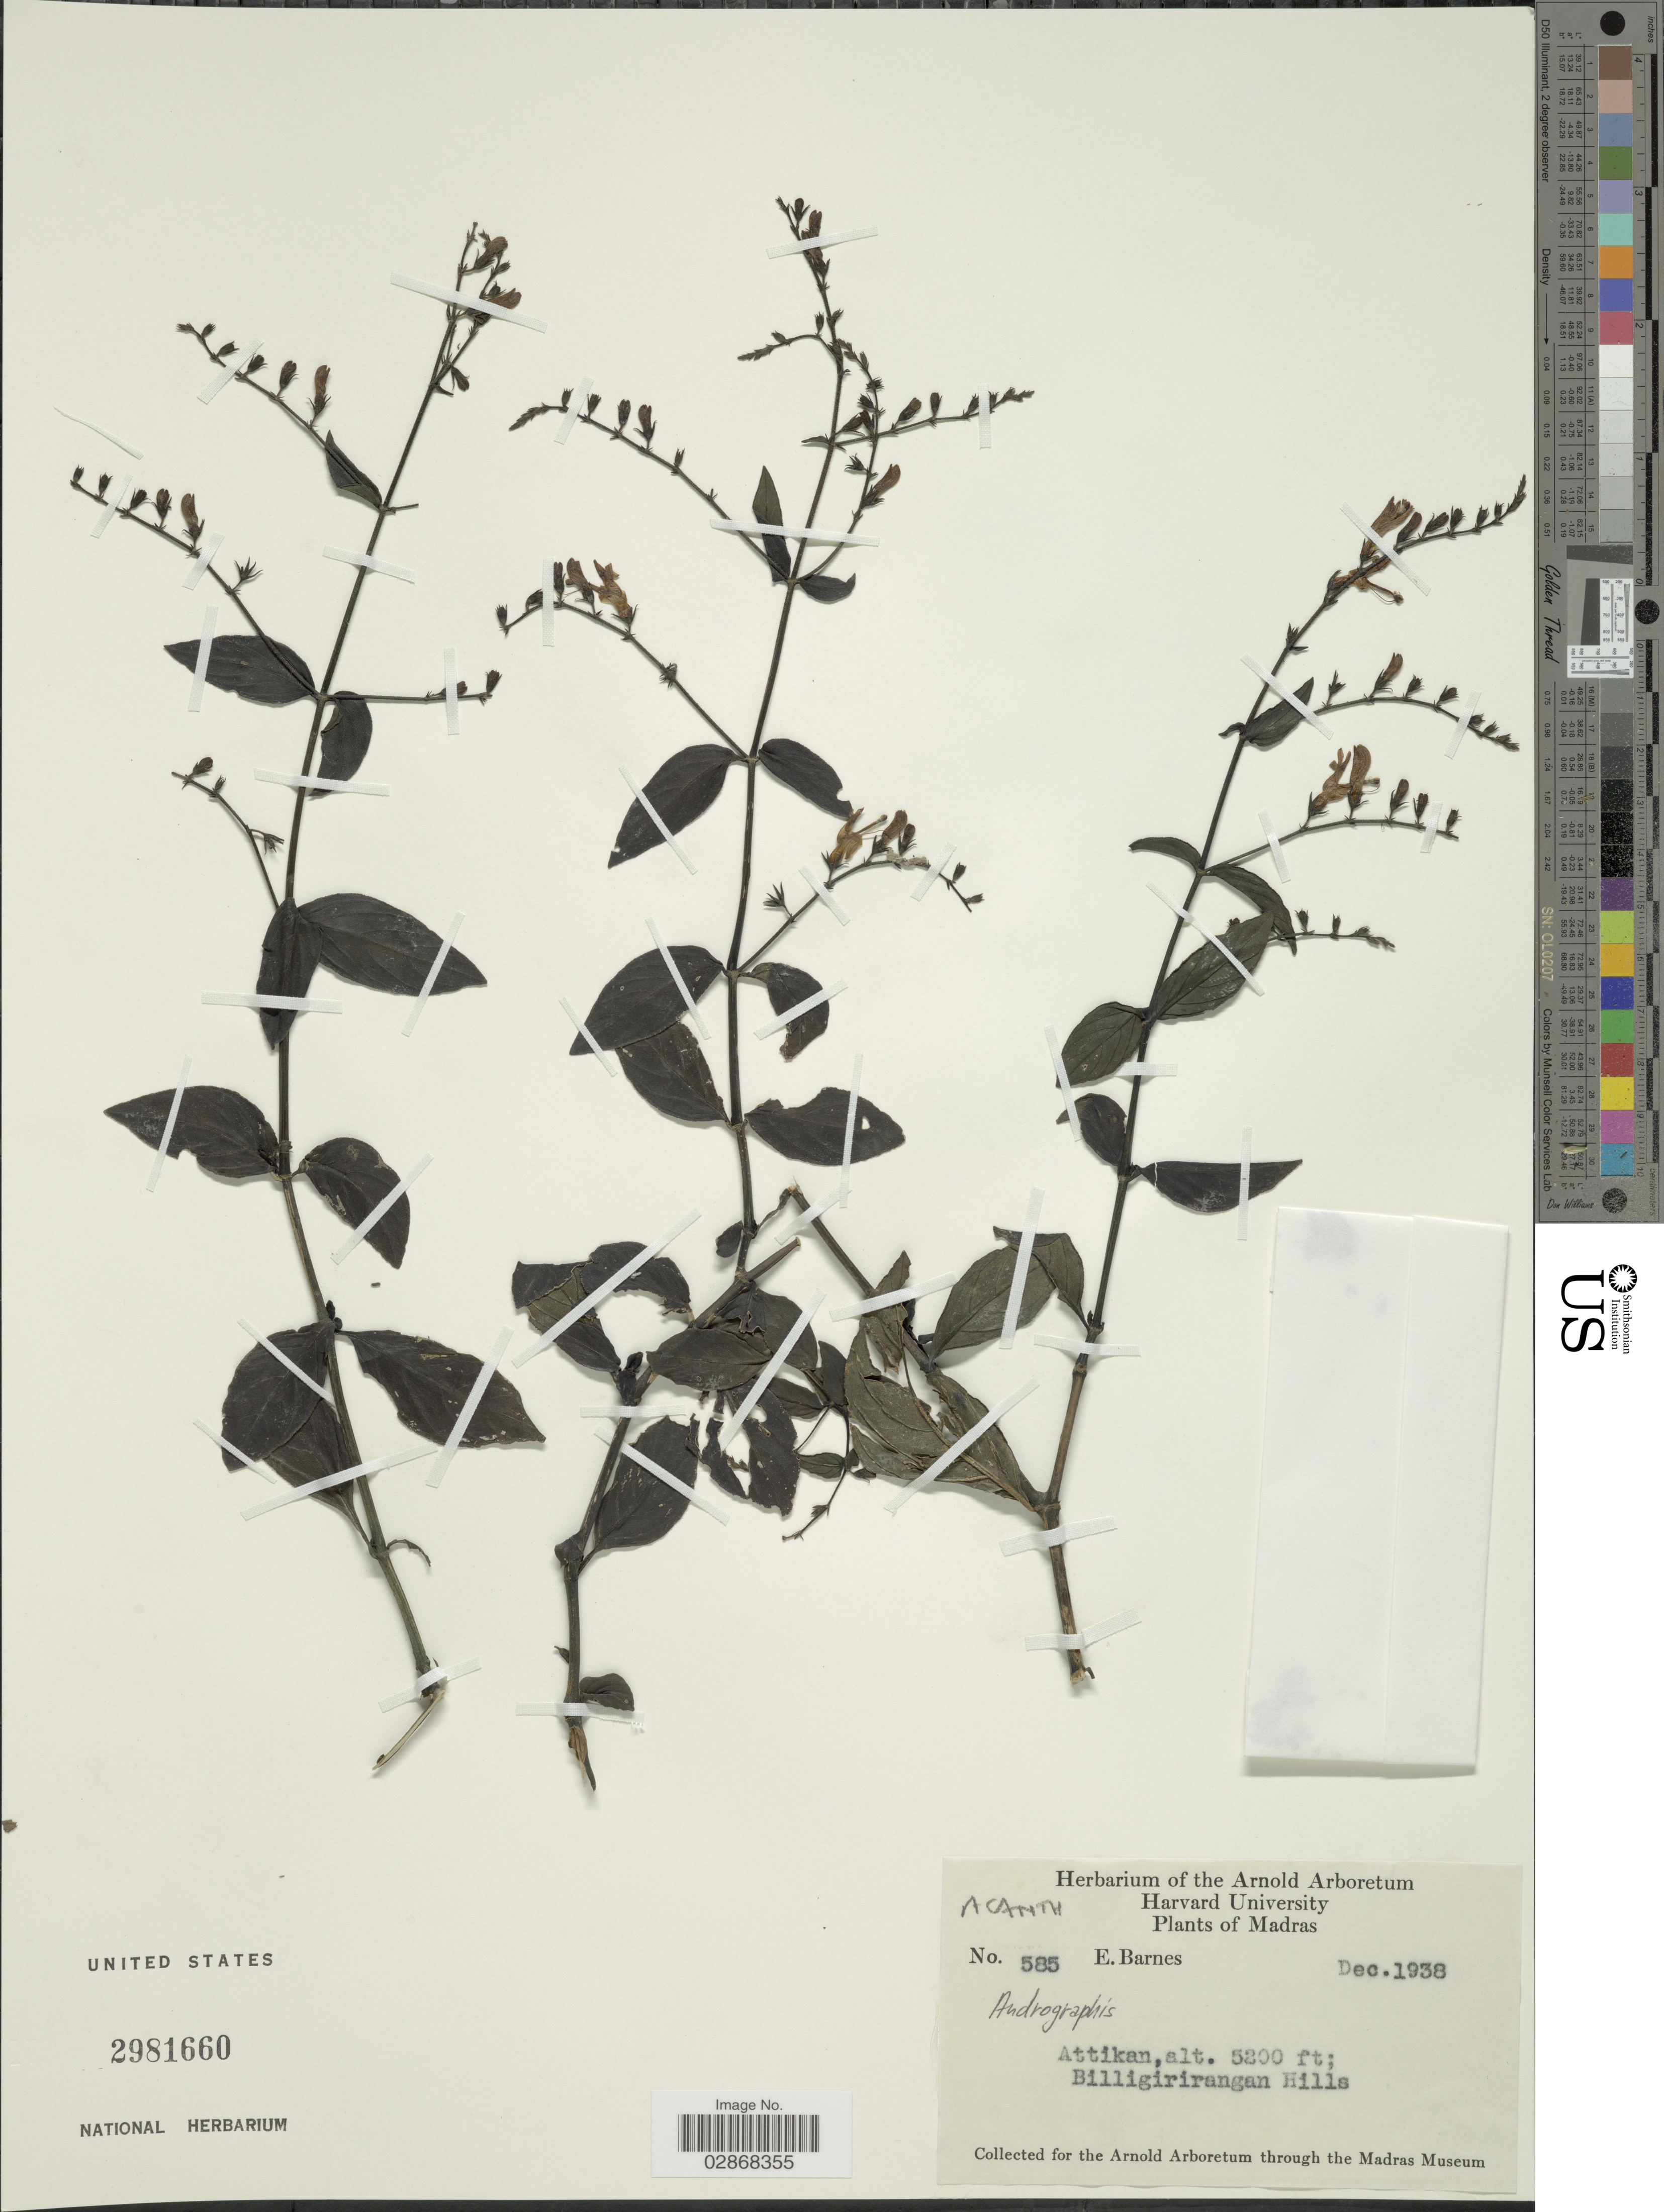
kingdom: Plantae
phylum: Tracheophyta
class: Magnoliopsida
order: Lamiales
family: Acanthaceae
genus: Andrographis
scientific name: Andrographis sp.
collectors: E. Barnes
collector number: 585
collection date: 1938-12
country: India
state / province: Tamil Nadu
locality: Madras. Attikan. Billigirirangan Hills.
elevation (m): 1585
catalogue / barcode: US 2981660